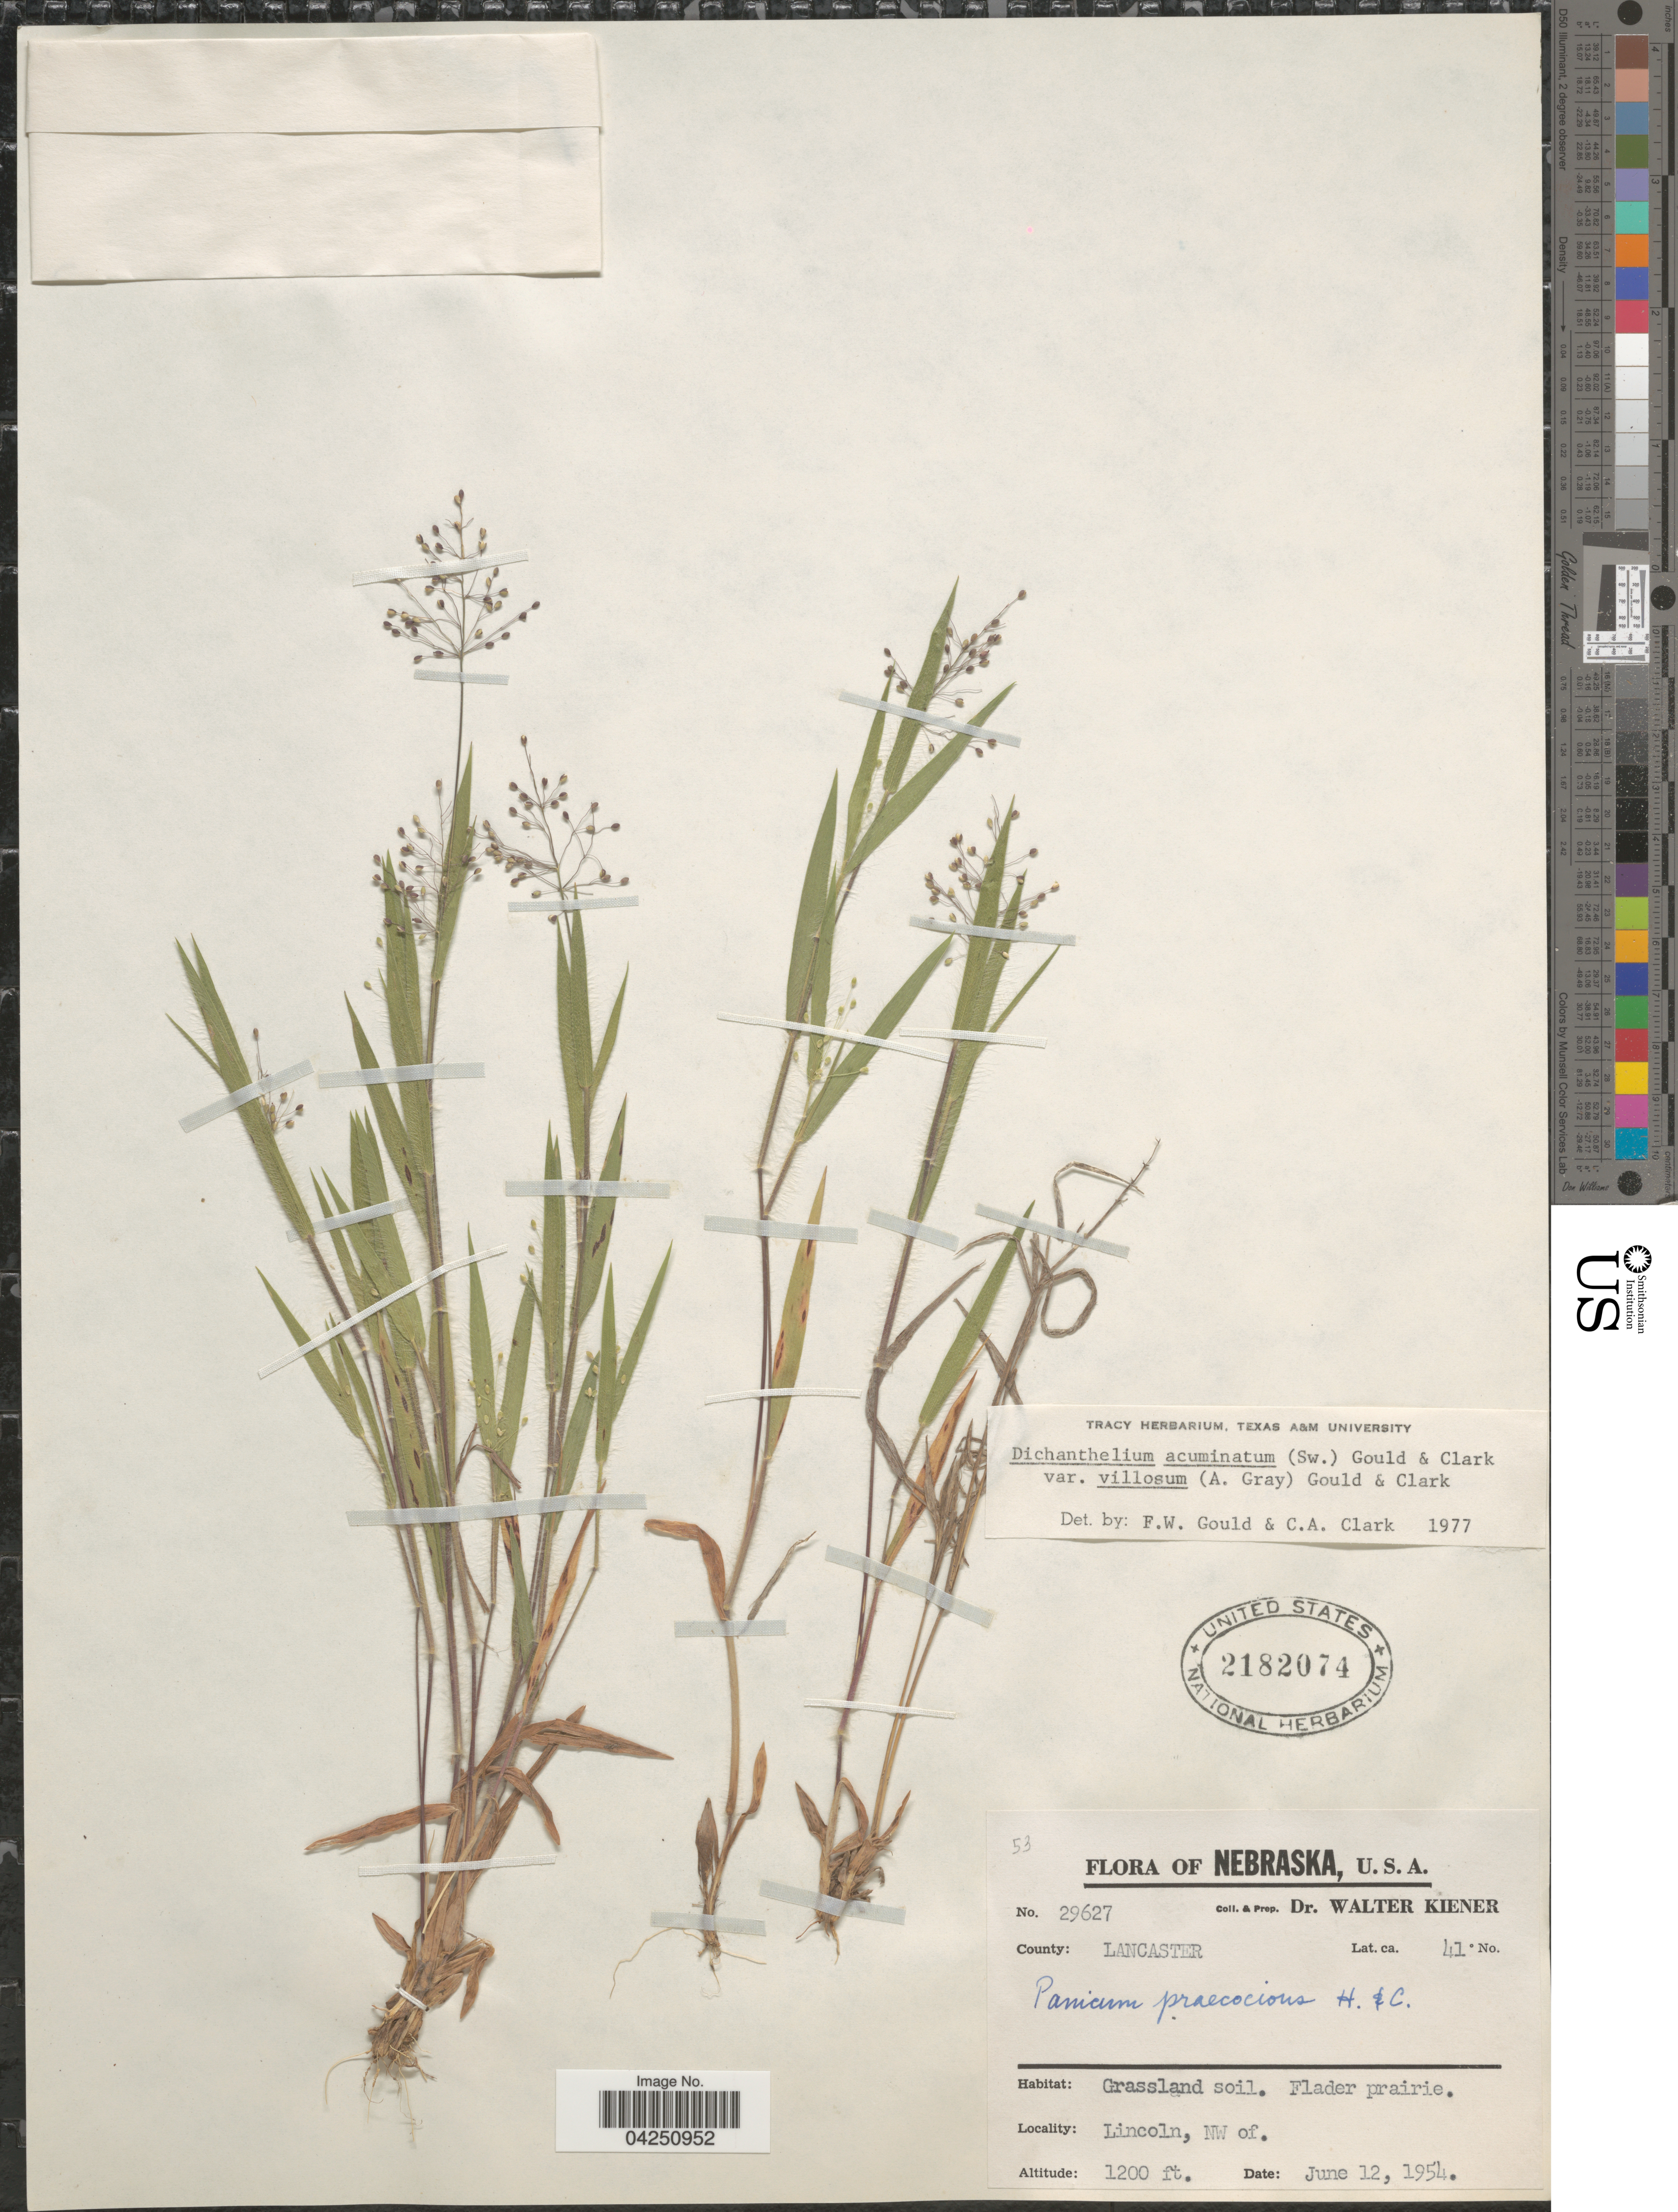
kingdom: Plantae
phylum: Tracheophyta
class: Liliopsida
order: Poales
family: Poaceae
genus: Dichanthelium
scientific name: Dichanthelium acuminatum var. acuminatum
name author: (Sw.) Gould & C.A. Clark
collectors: W. Kiener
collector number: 29627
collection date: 1954-06-12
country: United States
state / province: Nebraska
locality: County: Lancaster. Lincoln, NW of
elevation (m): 366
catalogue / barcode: US 2182074